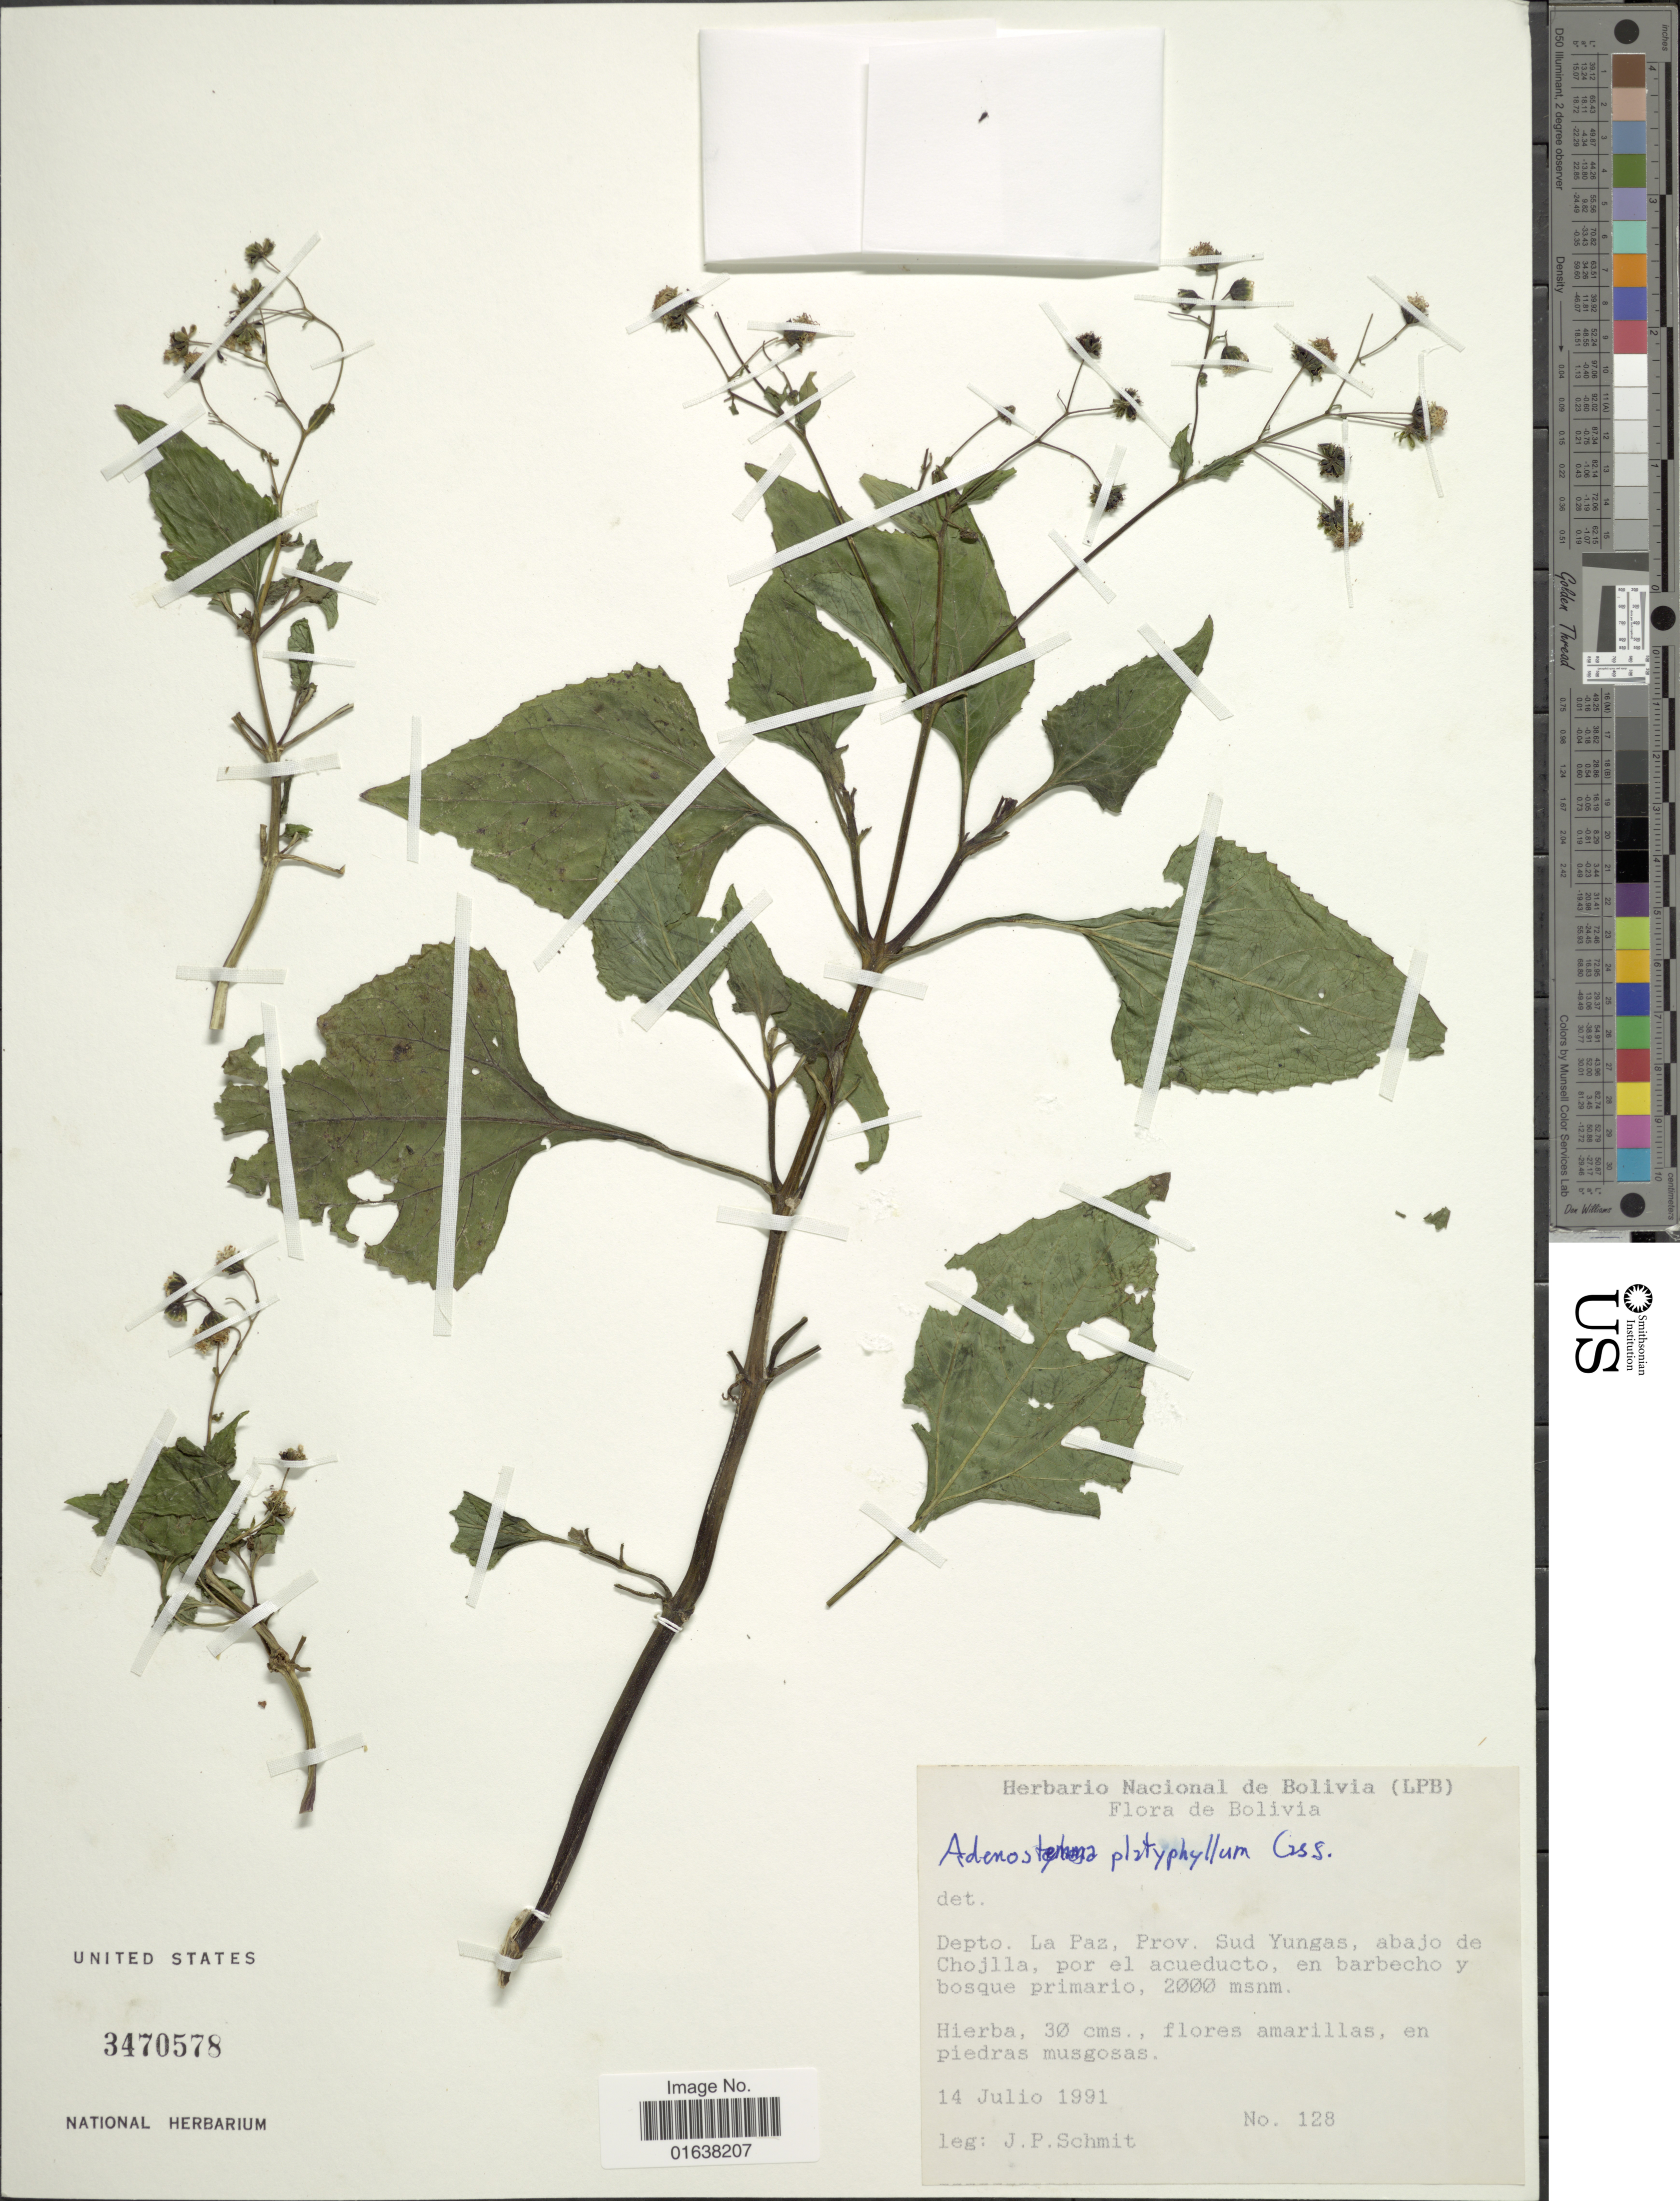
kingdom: Plantae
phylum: Tracheophyta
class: Magnoliopsida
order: Asterales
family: Asteraceae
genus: Adenostemma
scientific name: Adenostemma platyphyllum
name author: Cass.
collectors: J. Schmit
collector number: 128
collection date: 1991-07-14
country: Bolivia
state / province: La Paz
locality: Prov. Sud Yungas, abajo de Chojlla, por el acueducto, en barbecho y bosque primario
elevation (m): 2000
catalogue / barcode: US 3470578